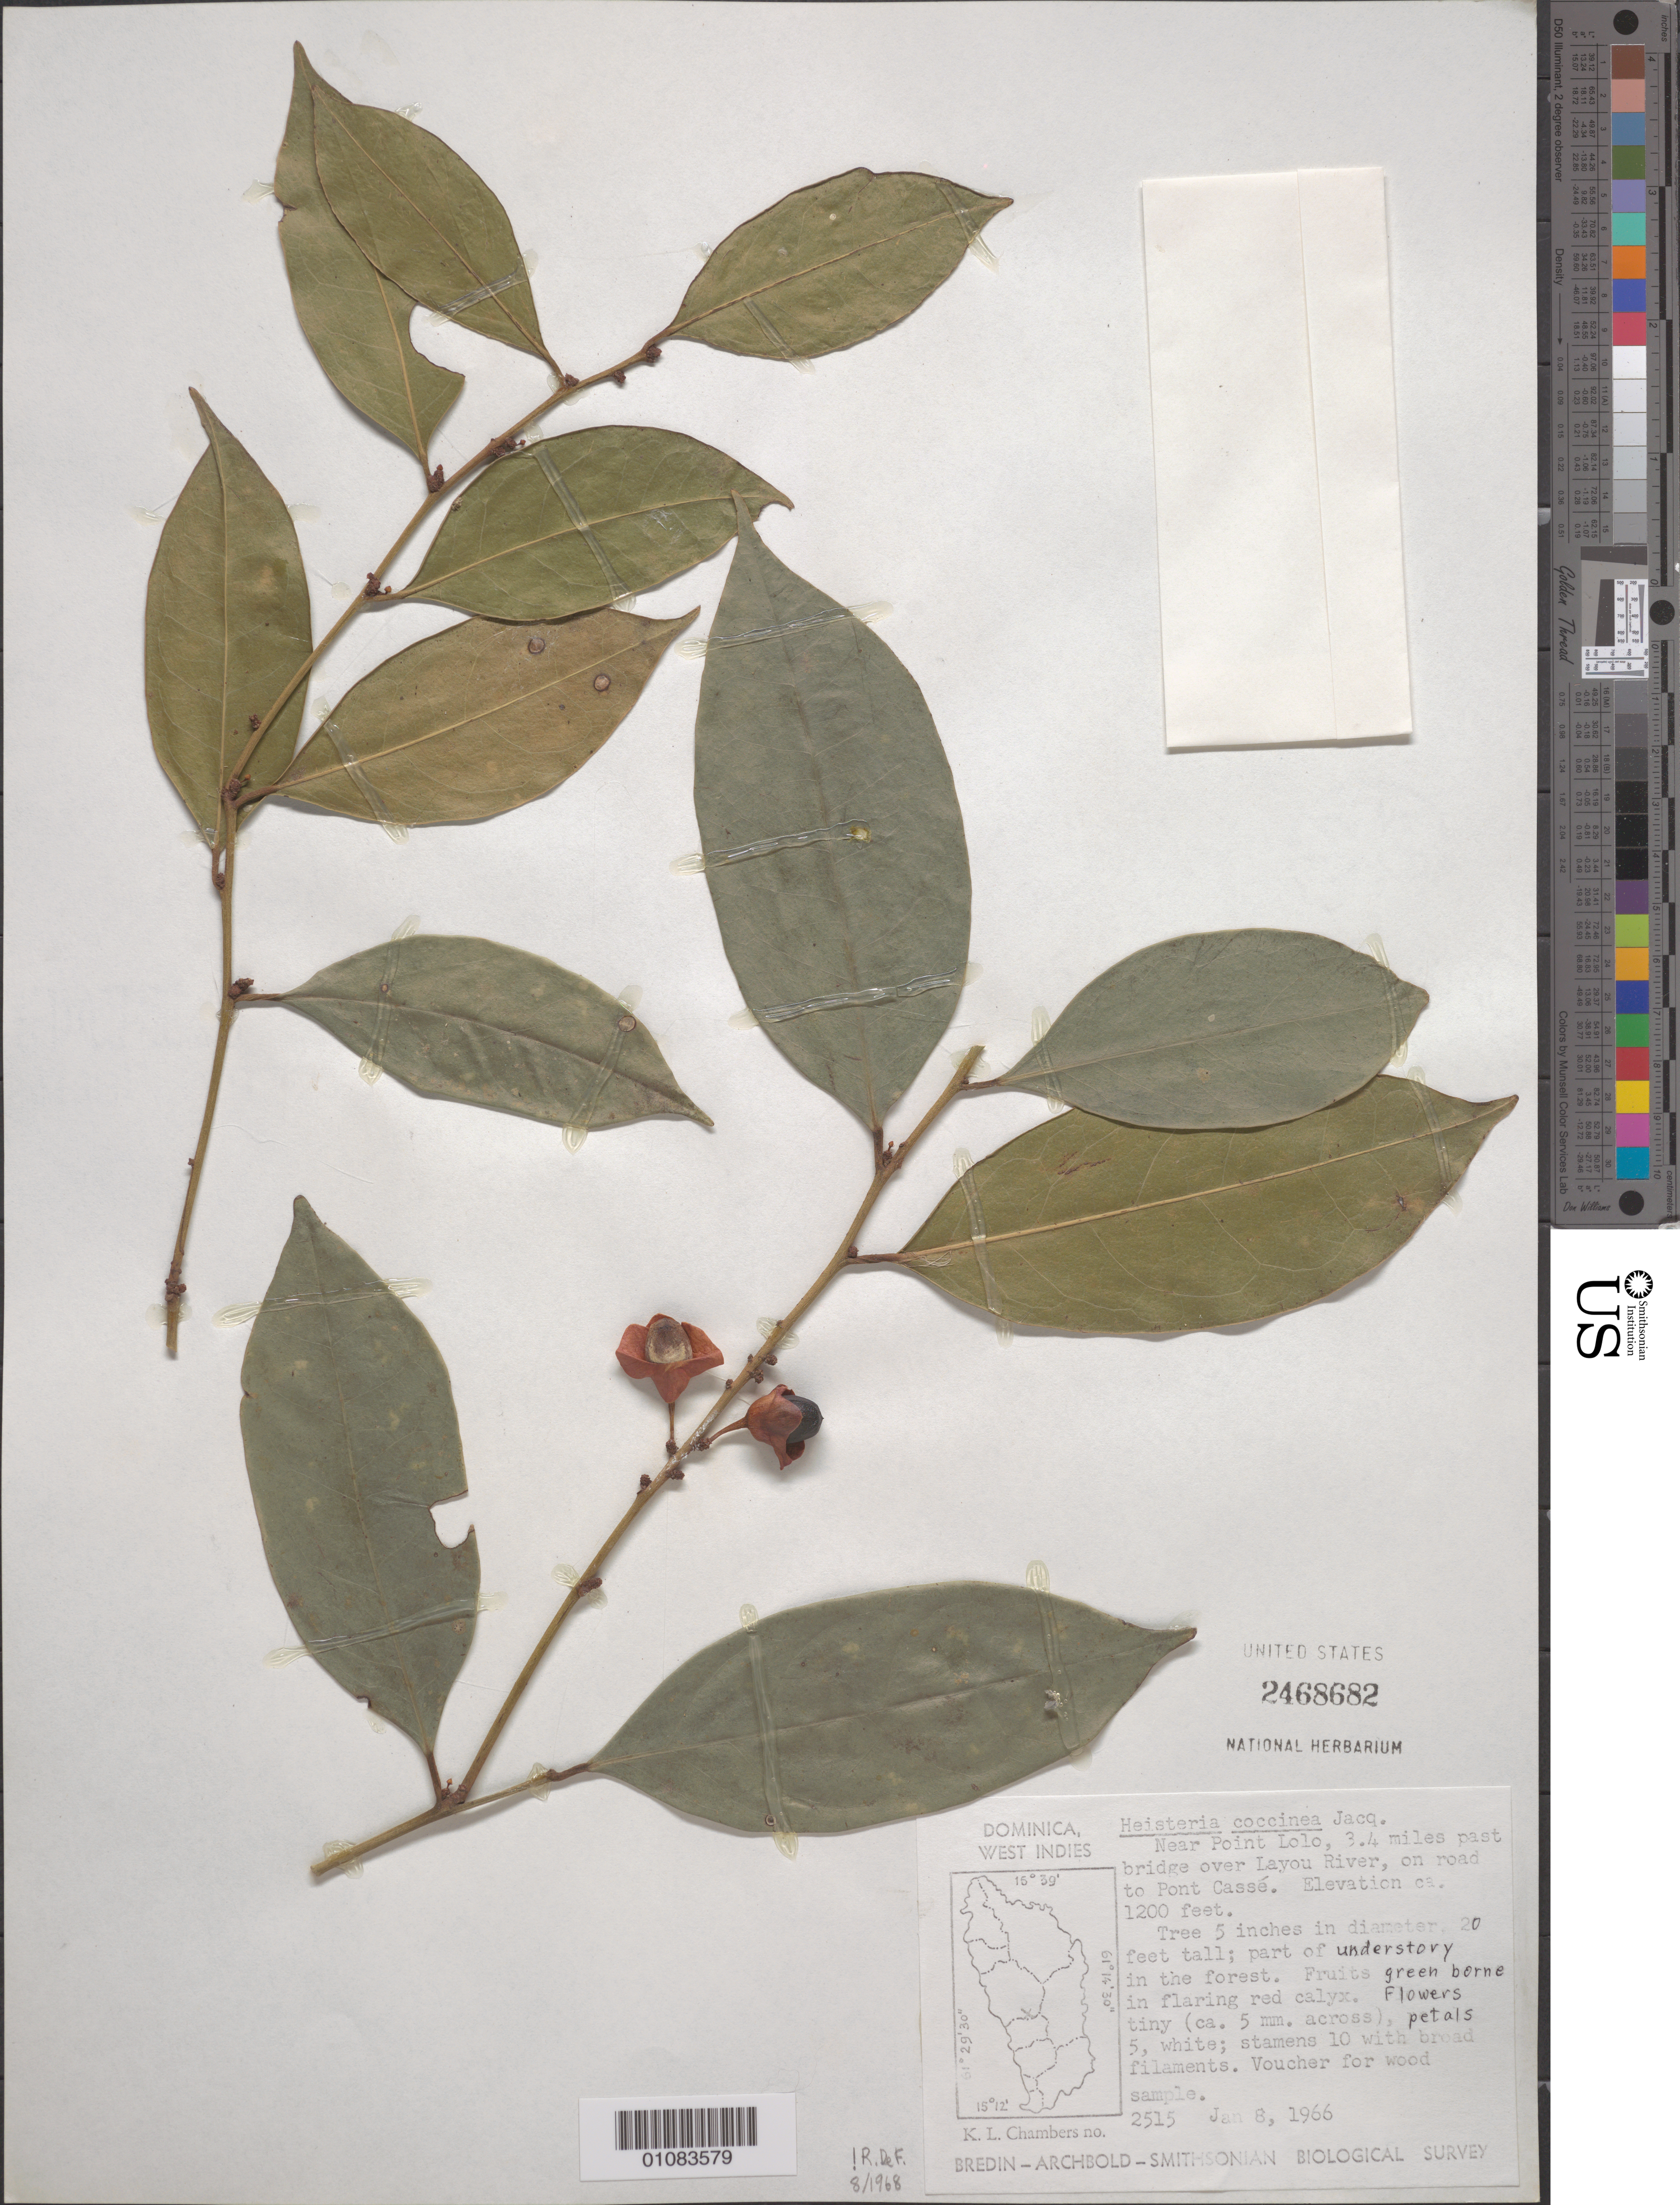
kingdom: Plantae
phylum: Tracheophyta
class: Magnoliopsida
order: Santalales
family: Erythropalaceae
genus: Heisteria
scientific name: Heisteria coccinea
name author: Jacq.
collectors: K. L. Chambers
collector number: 2515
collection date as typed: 08 Jan 1966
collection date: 1966-01-08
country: Dominica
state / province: St. Joseph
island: Dominica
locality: Near Point Lolo, 3.4 miles past bridge over Layou river, on road to Pont Casse.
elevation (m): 366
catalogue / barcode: US 2468682